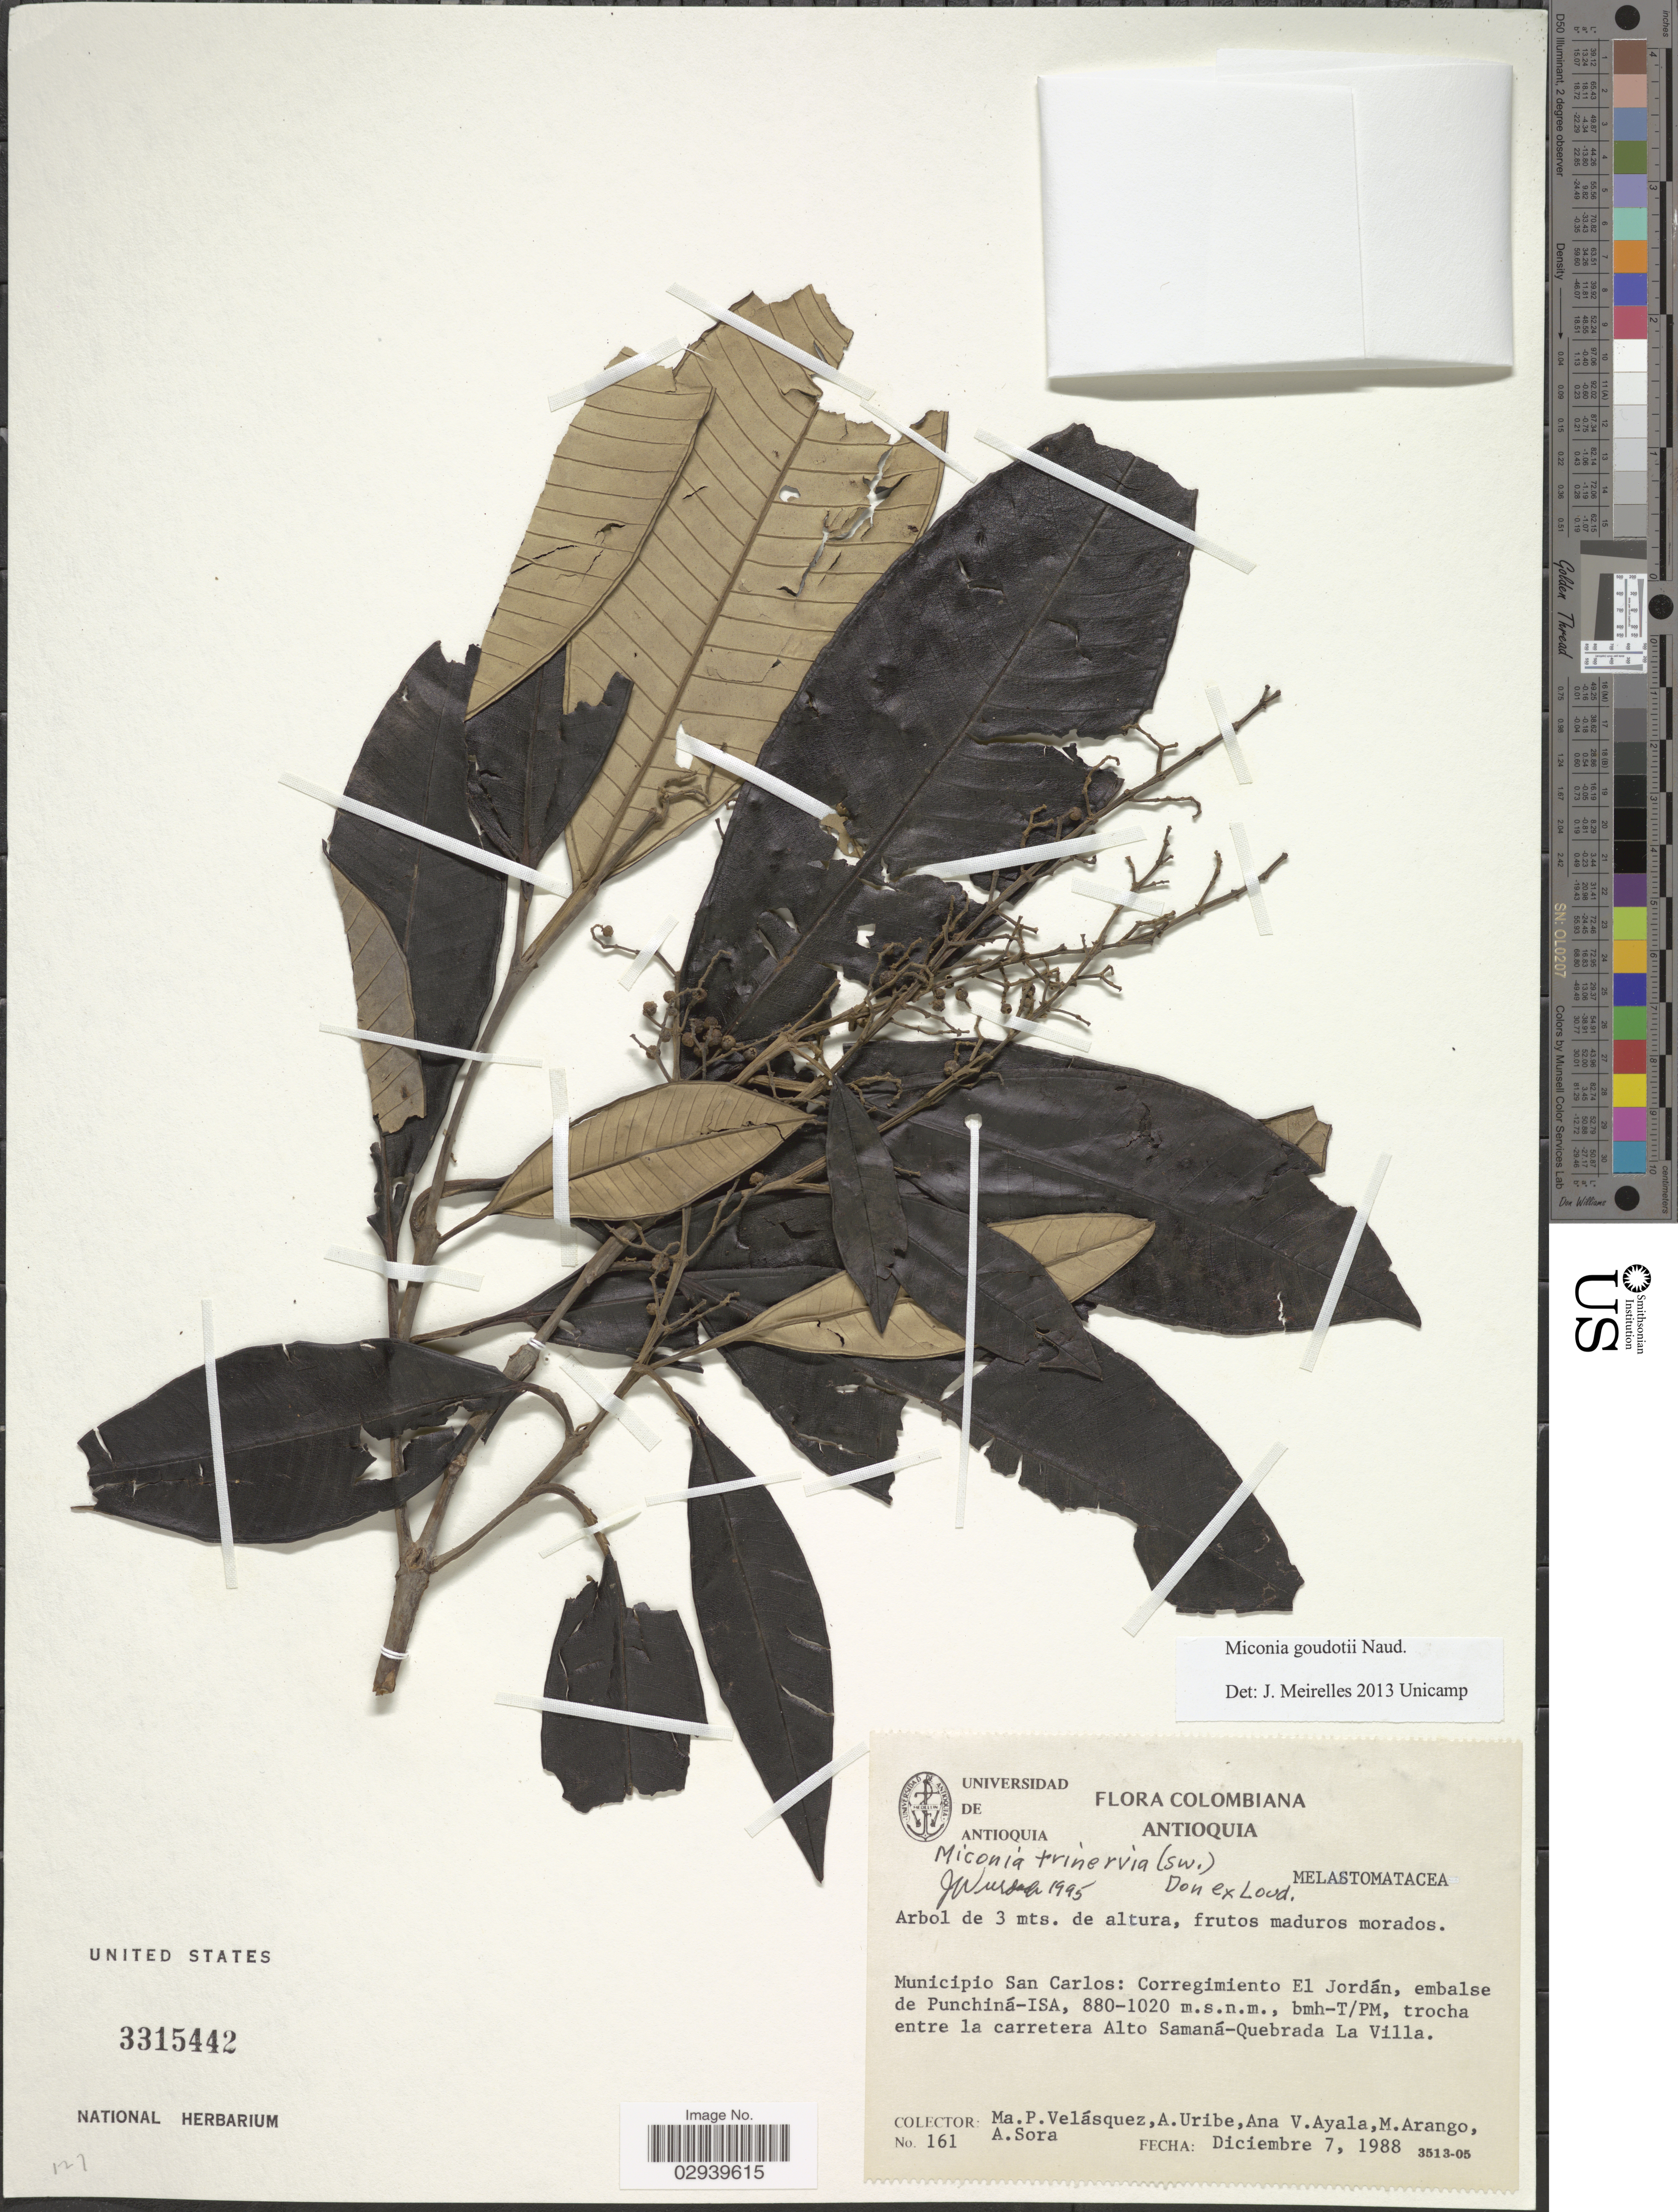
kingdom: Plantae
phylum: Tracheophyta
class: Magnoliopsida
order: Myrtales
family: Melastomataceae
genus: Miconia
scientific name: Miconia goudotii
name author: Naudin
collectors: M. Velasquez, A. Uribe, A. V. Ayala, M. Arango & A. Sora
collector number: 161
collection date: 1988-12-07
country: Colombia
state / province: Antioquia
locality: Municipio San Carlos: Corregimiento El Jordán, embalse de Punchiná-ISA, bmh-T/PM, trocha entre la carretera Alto Samaná-Quebrada La Villa.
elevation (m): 880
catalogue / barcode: US 3315442